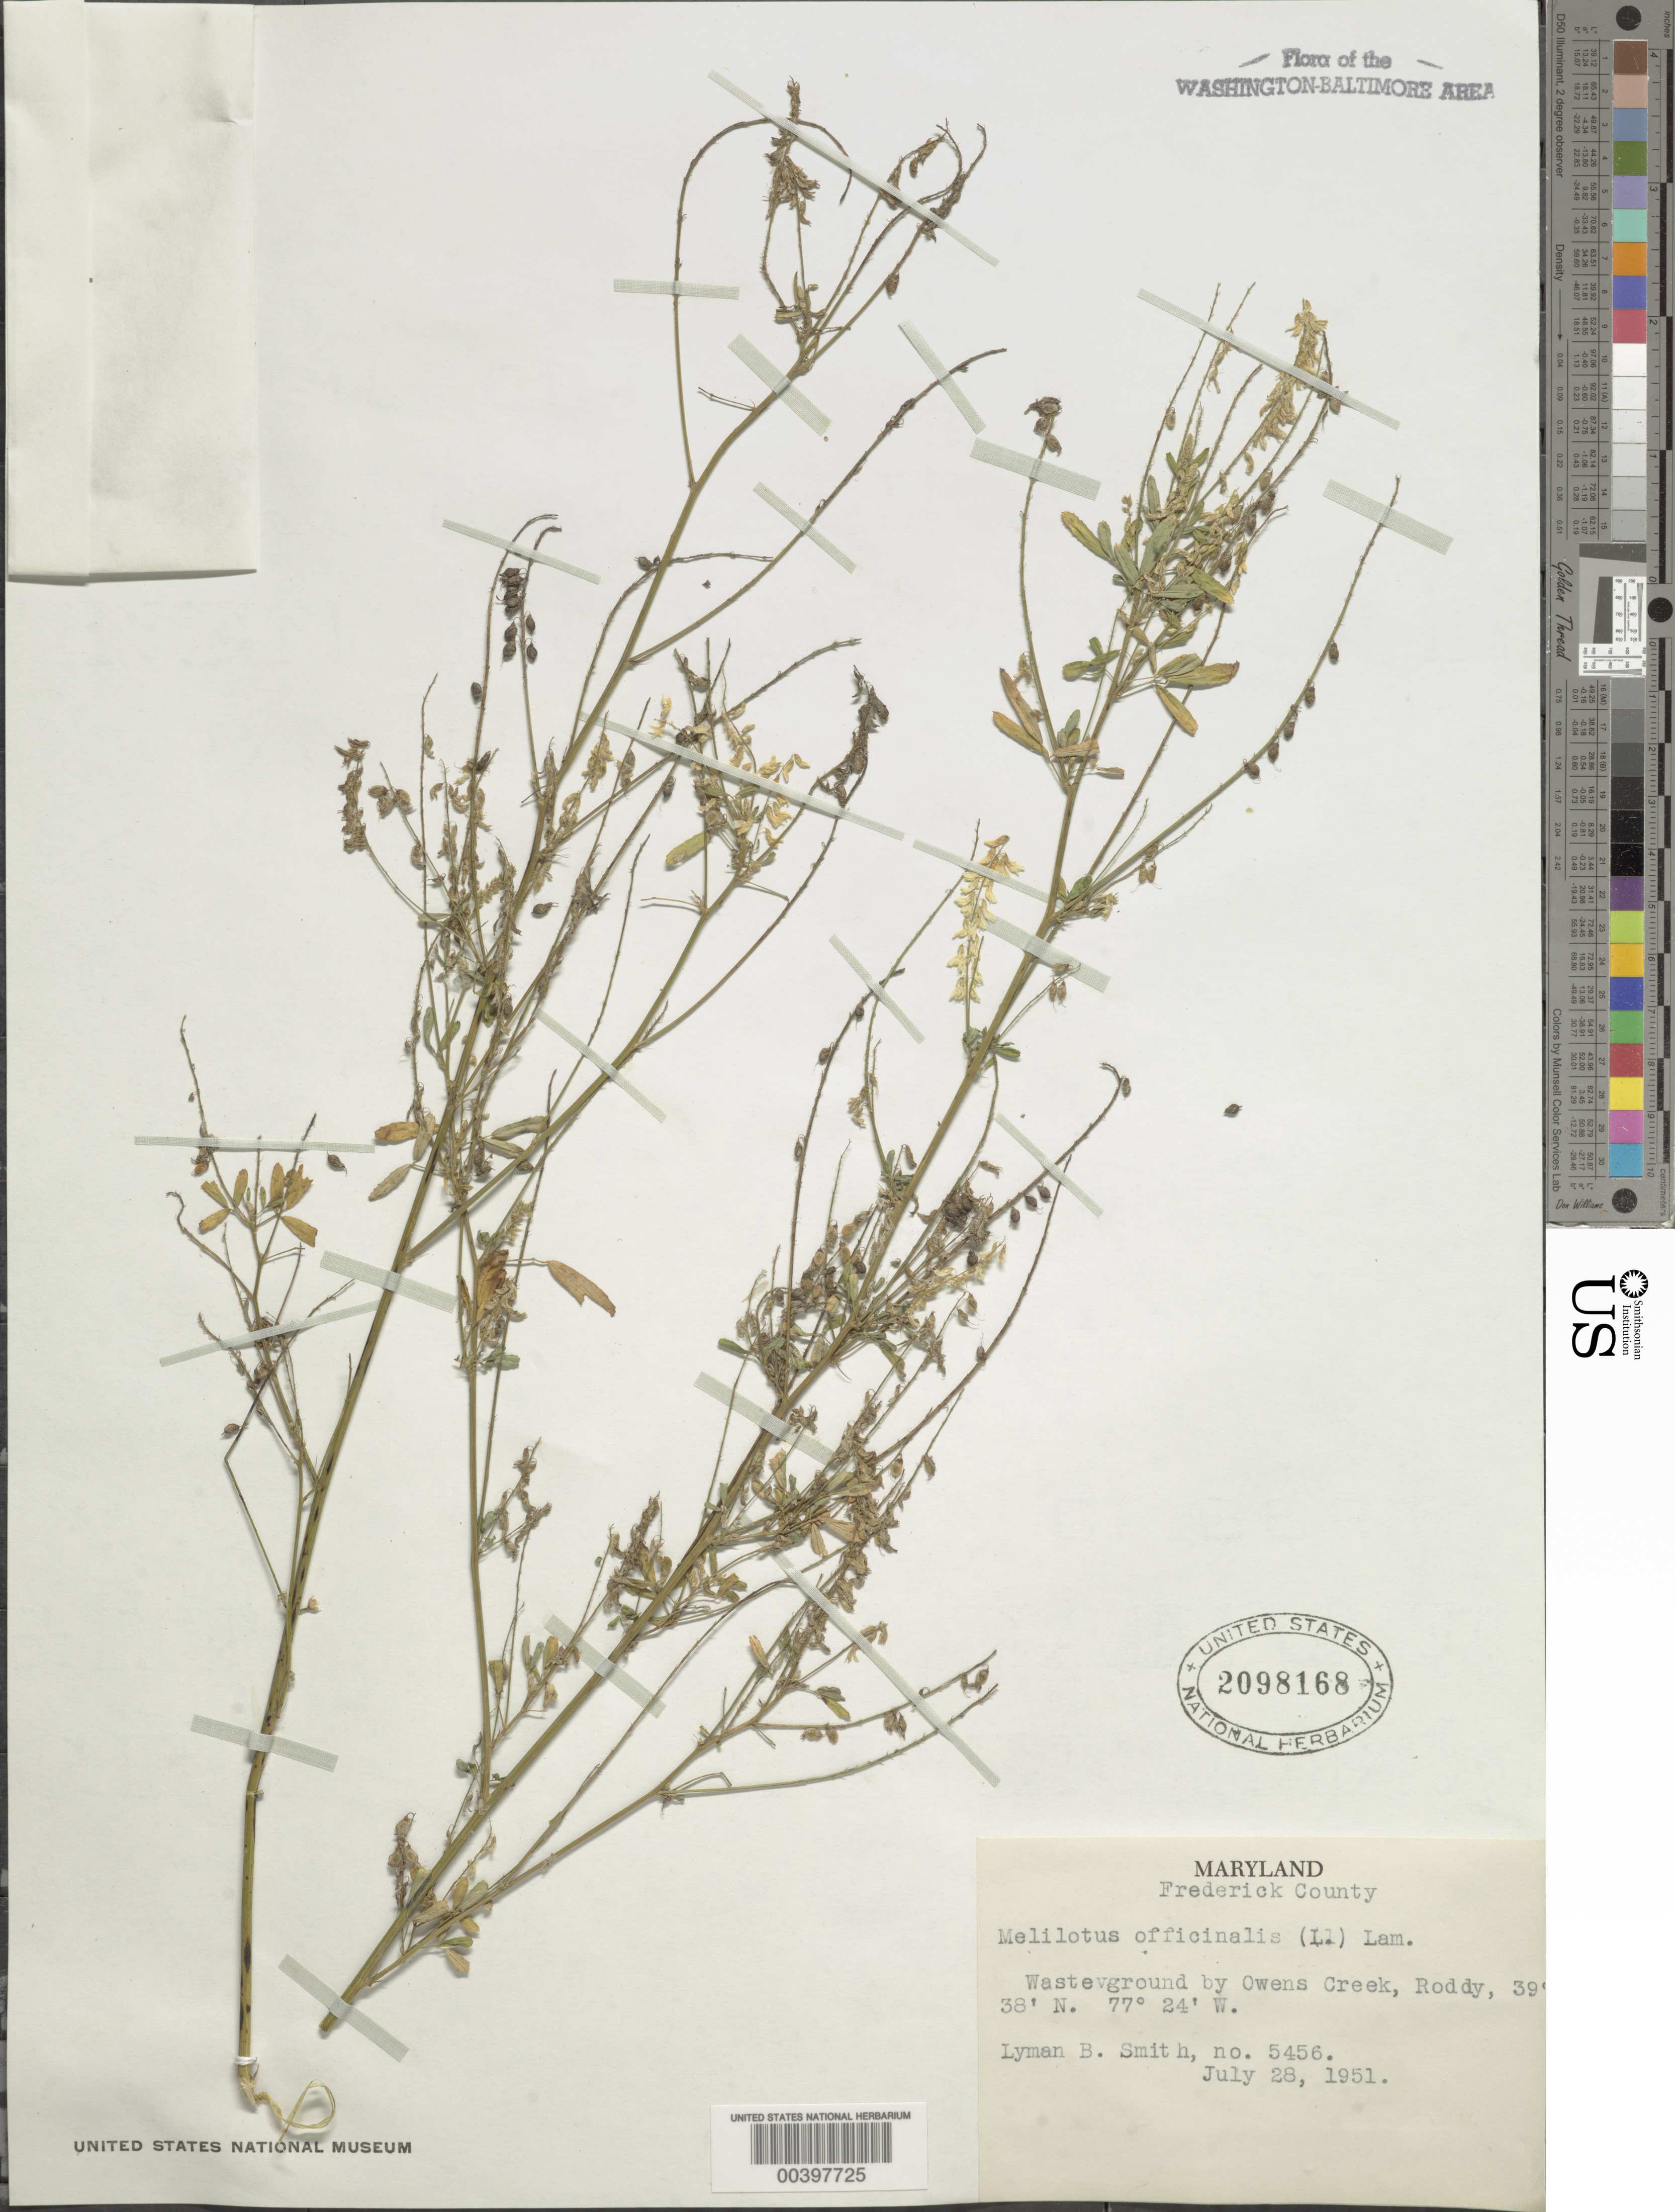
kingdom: Plantae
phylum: Tracheophyta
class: Magnoliopsida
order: Fabales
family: Fabaceae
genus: Melilotus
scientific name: Melilotus officinalis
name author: (L.) Lam.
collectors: L. Smith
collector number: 5456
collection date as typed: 28 Jul 1951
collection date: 1951-07-28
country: United States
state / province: Maryland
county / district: Frederick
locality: Owens Creek, Roddy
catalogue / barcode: US 2098168